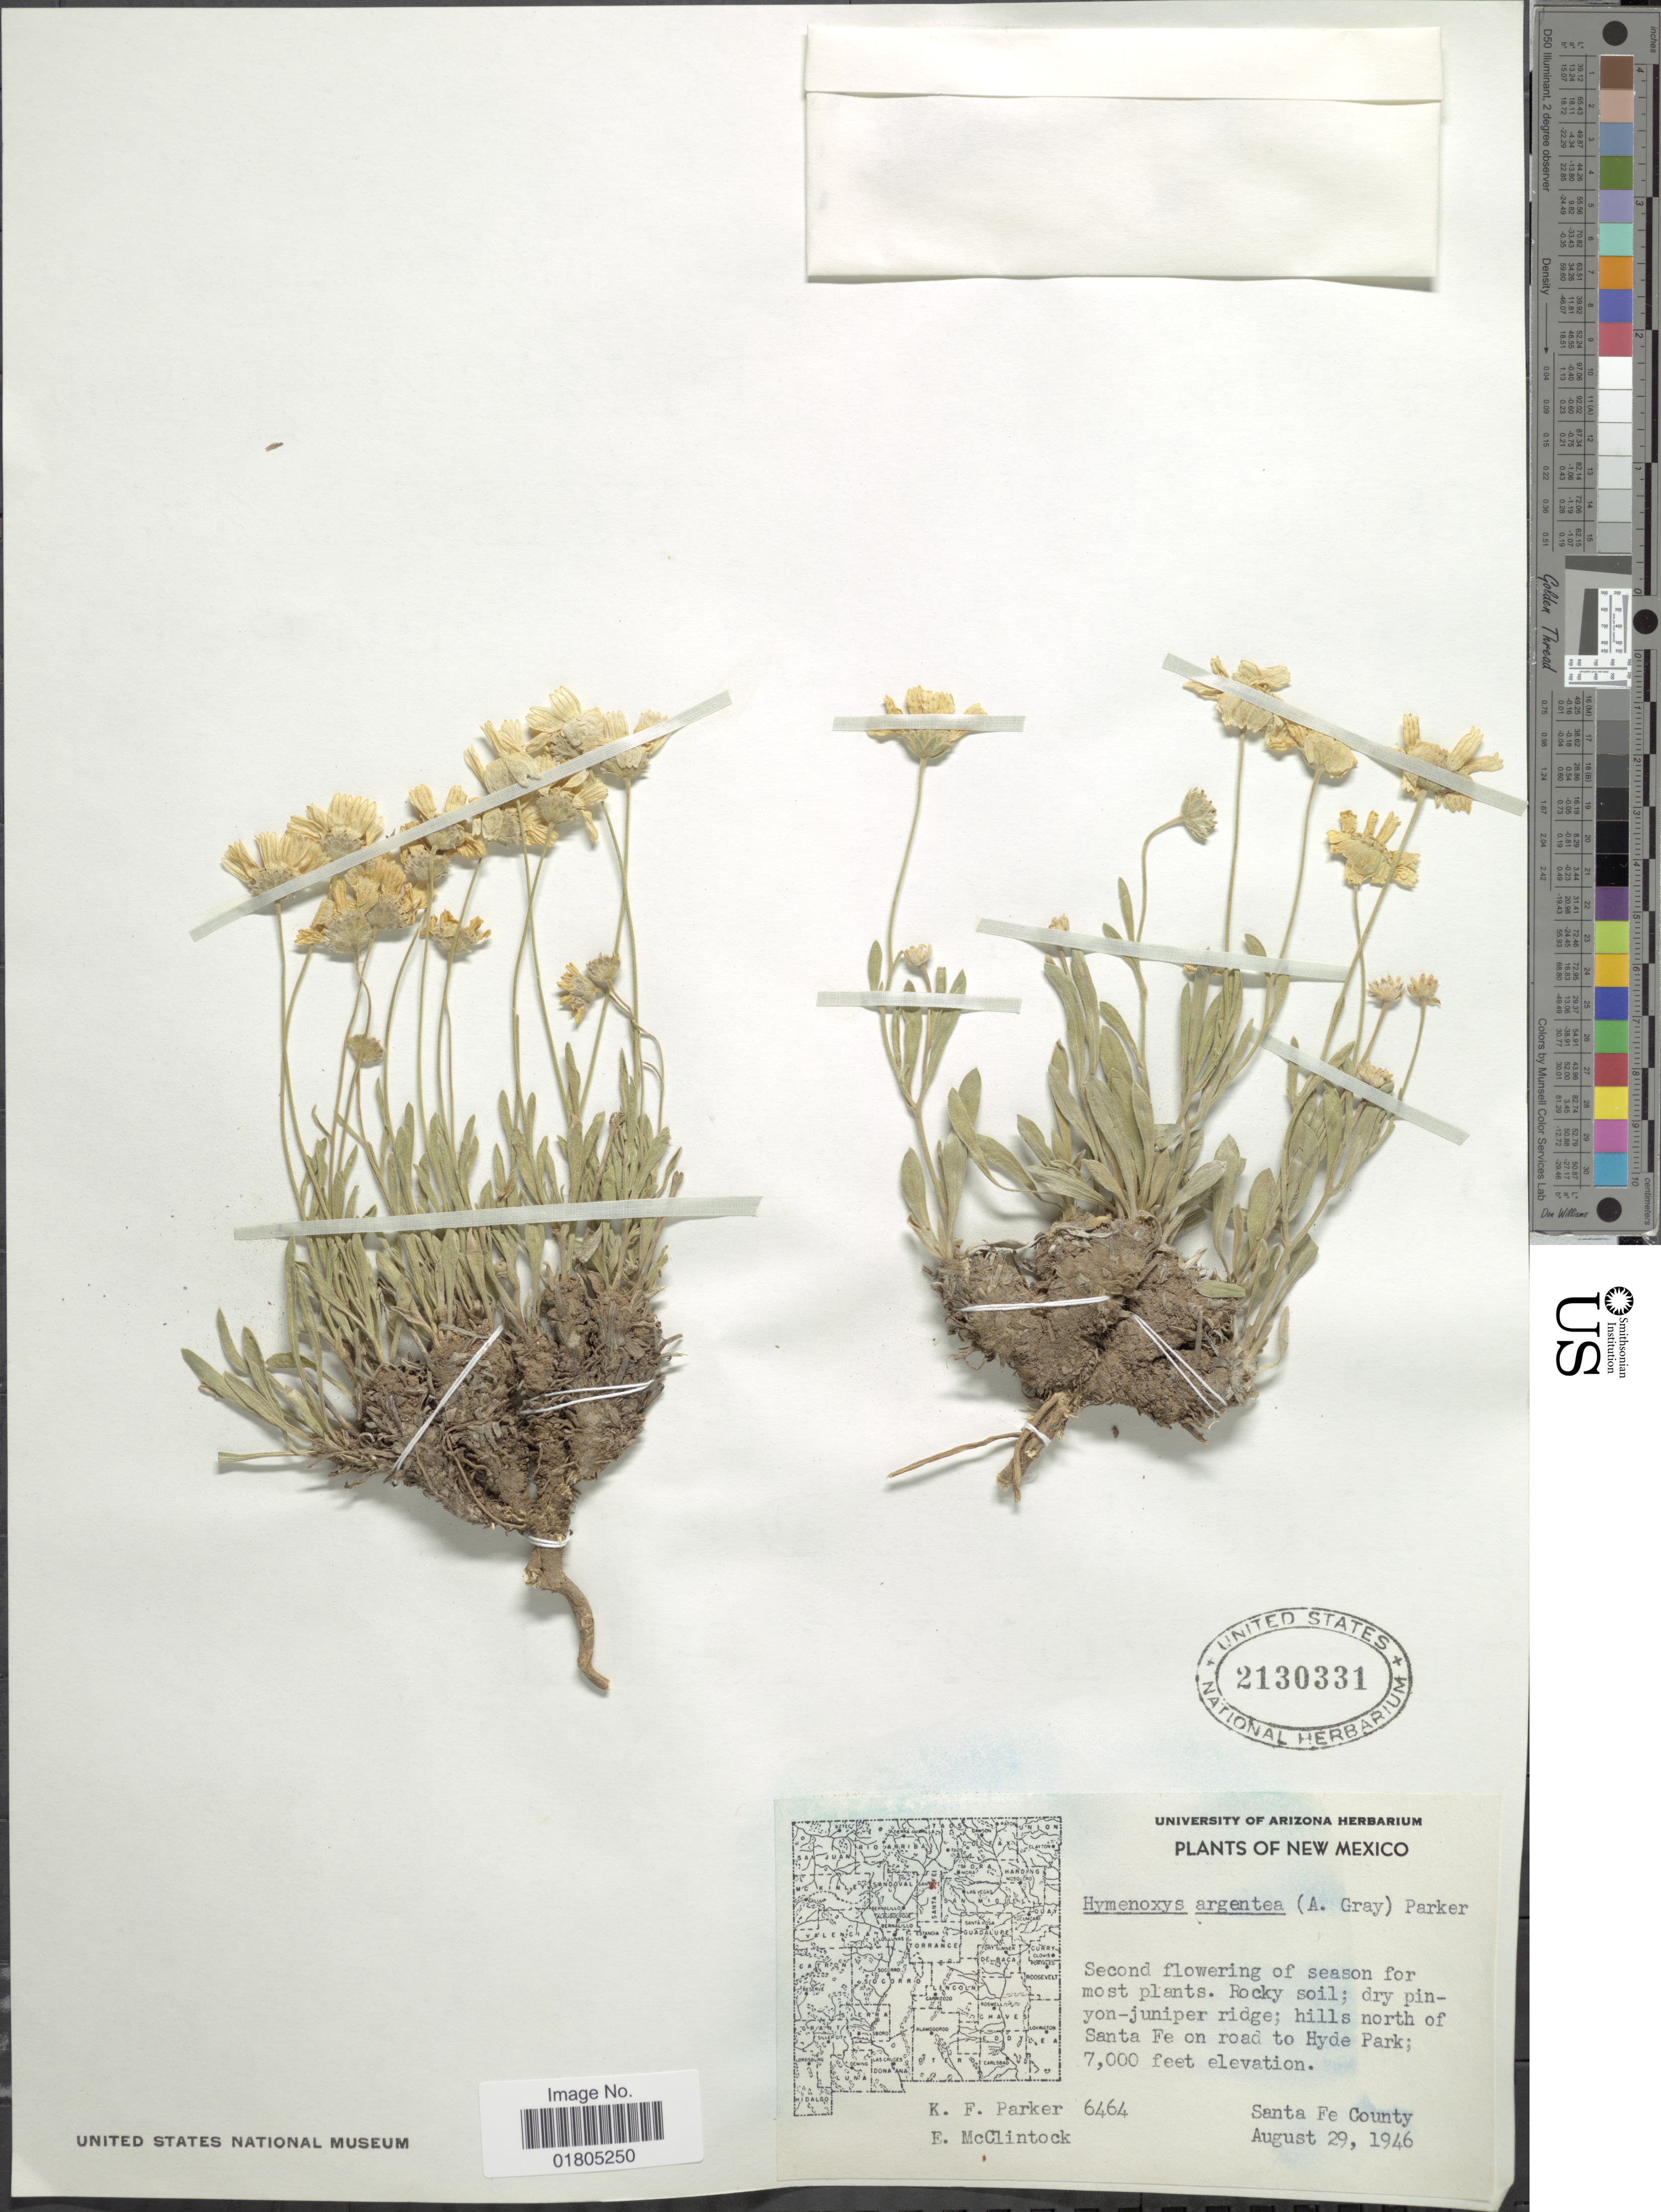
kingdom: Plantae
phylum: Tracheophyta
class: Magnoliopsida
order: Asterales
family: Asteraceae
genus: Actinea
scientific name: Actinea argentea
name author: (A. Gray) Kuntze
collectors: K. F. Parker & E. McClintock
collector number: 6464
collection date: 1946-08-29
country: United States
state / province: New Mexico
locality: Hills north of Santa Fe on road to Hyde Park, Santa Fe County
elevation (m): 2134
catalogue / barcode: US 2130331